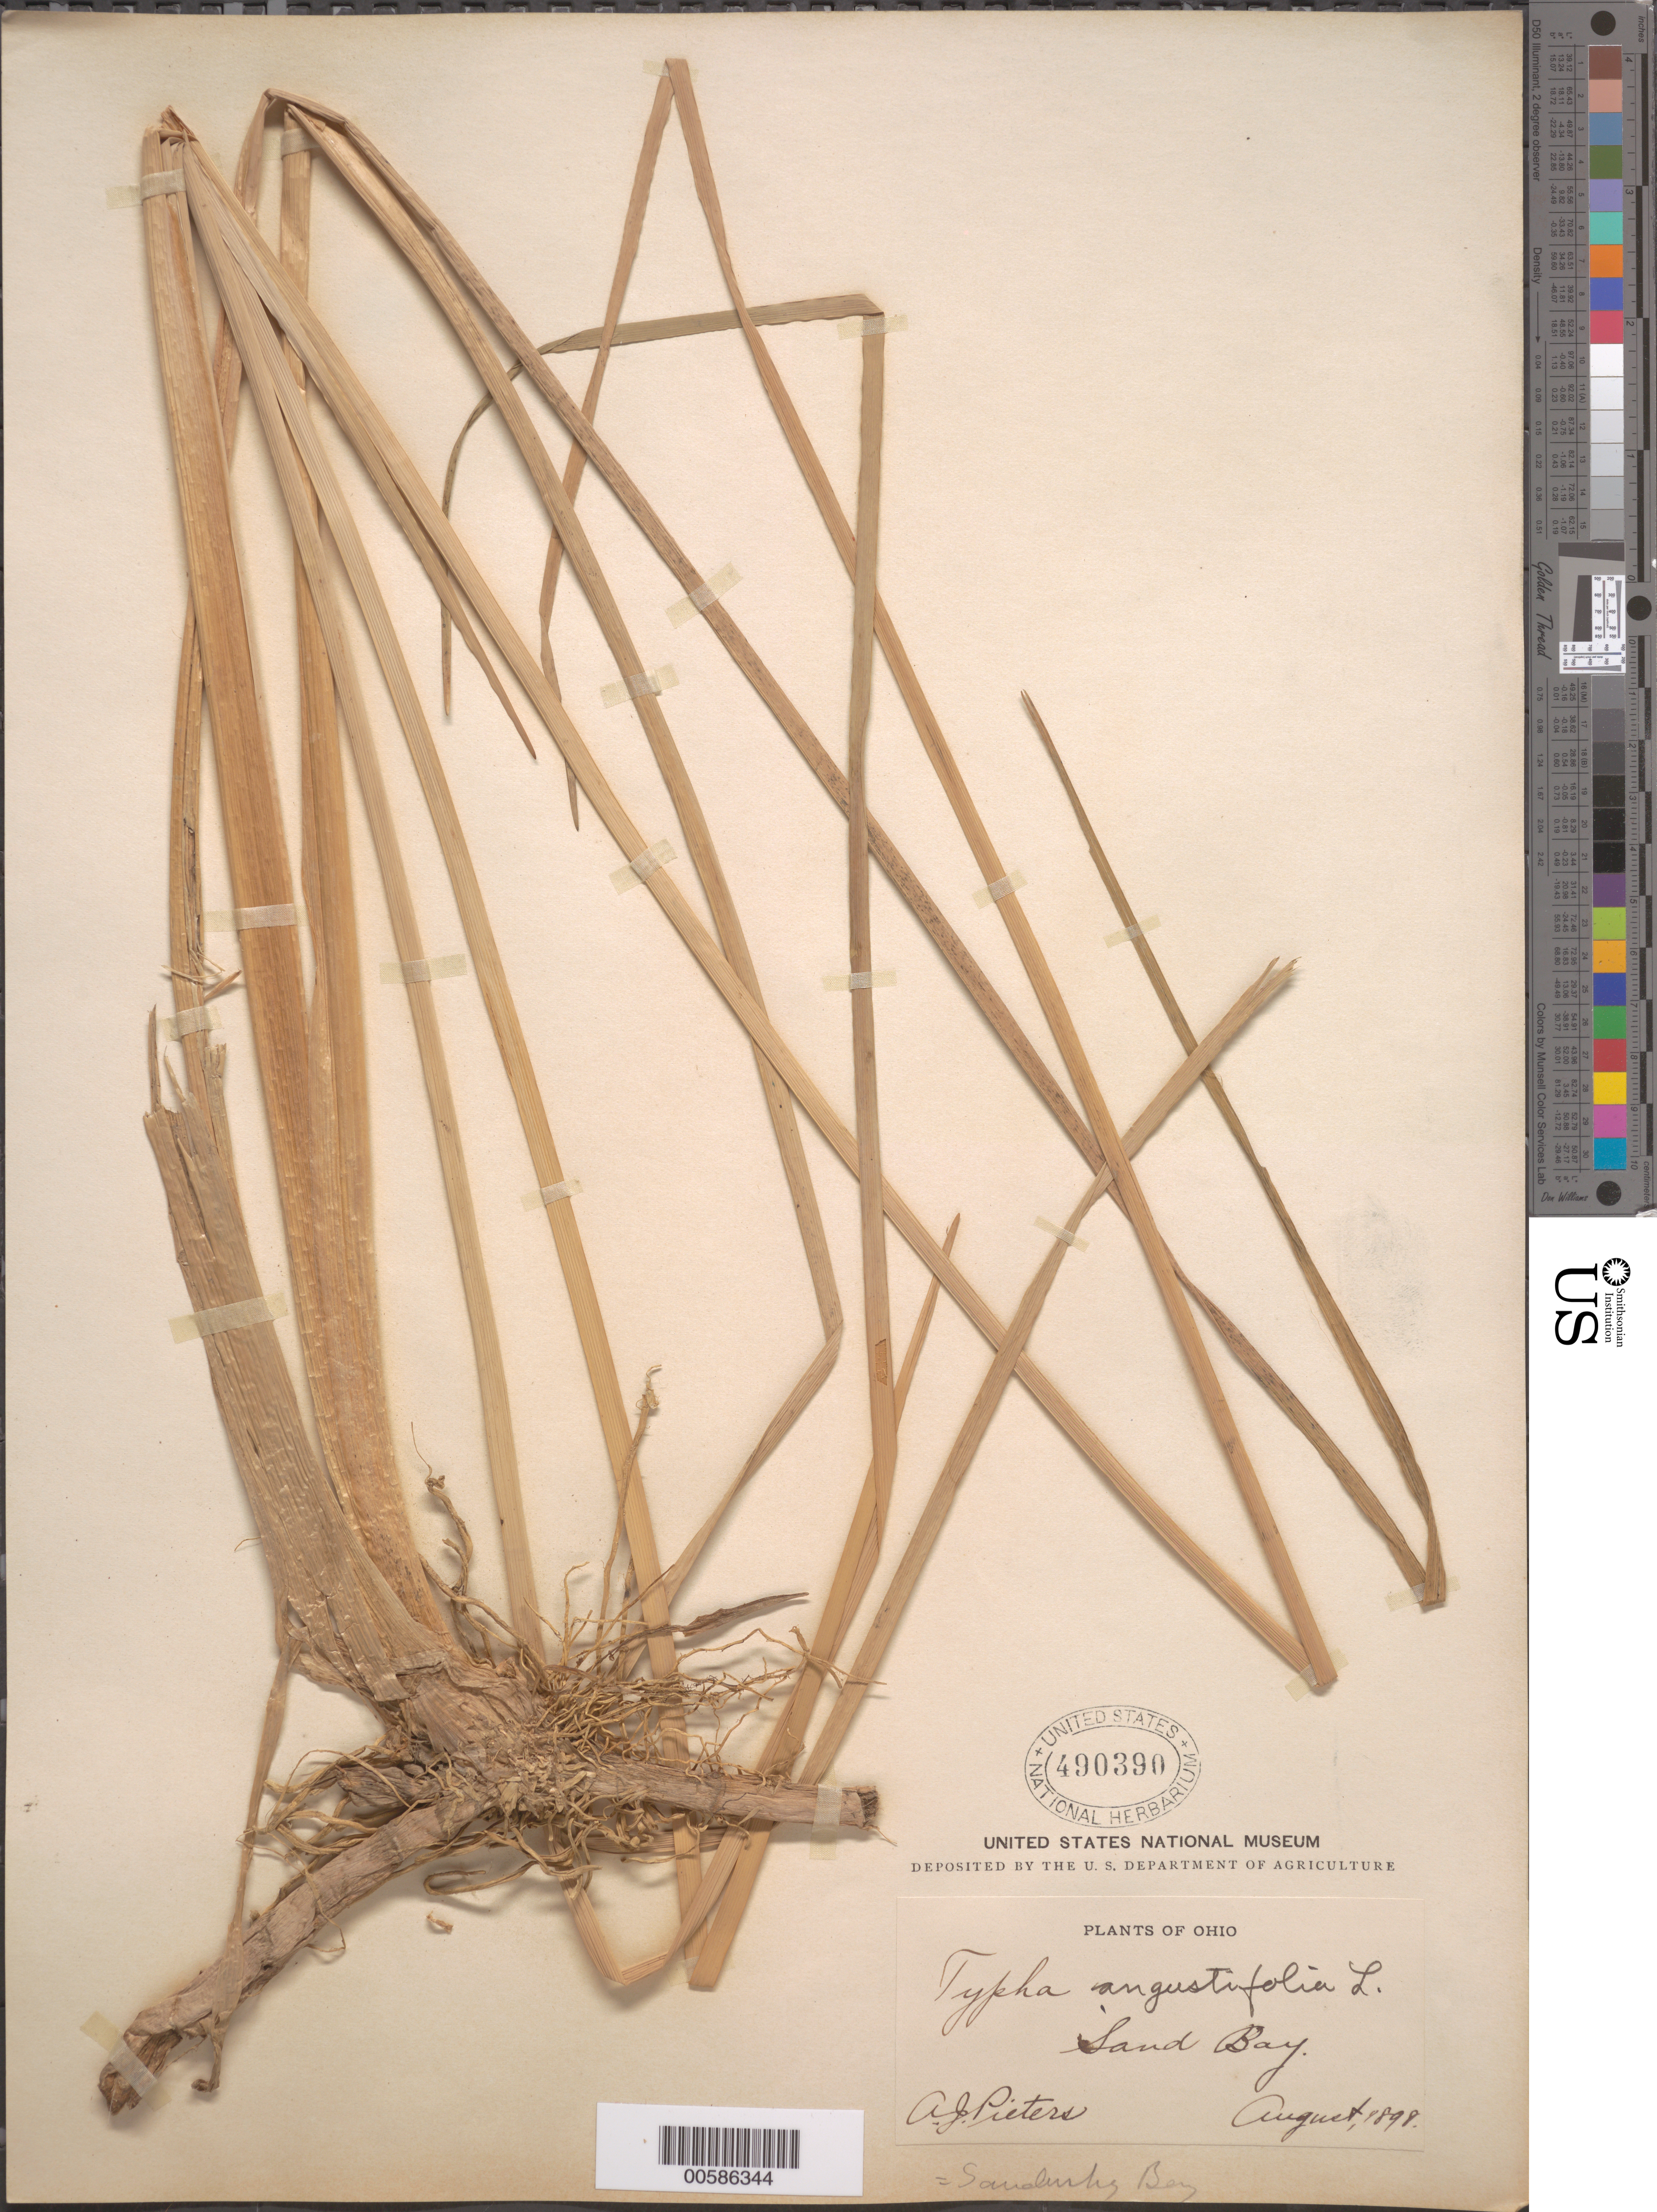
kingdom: Plantae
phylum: Tracheophyta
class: Liliopsida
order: Poales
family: Typhaceae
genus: Typha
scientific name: Typha angustifolia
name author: L.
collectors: A. Pieters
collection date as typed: Aug 1898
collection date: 1898-08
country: United States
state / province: Ohio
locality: Sand Bay, Sandusky Bay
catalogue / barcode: US 490390